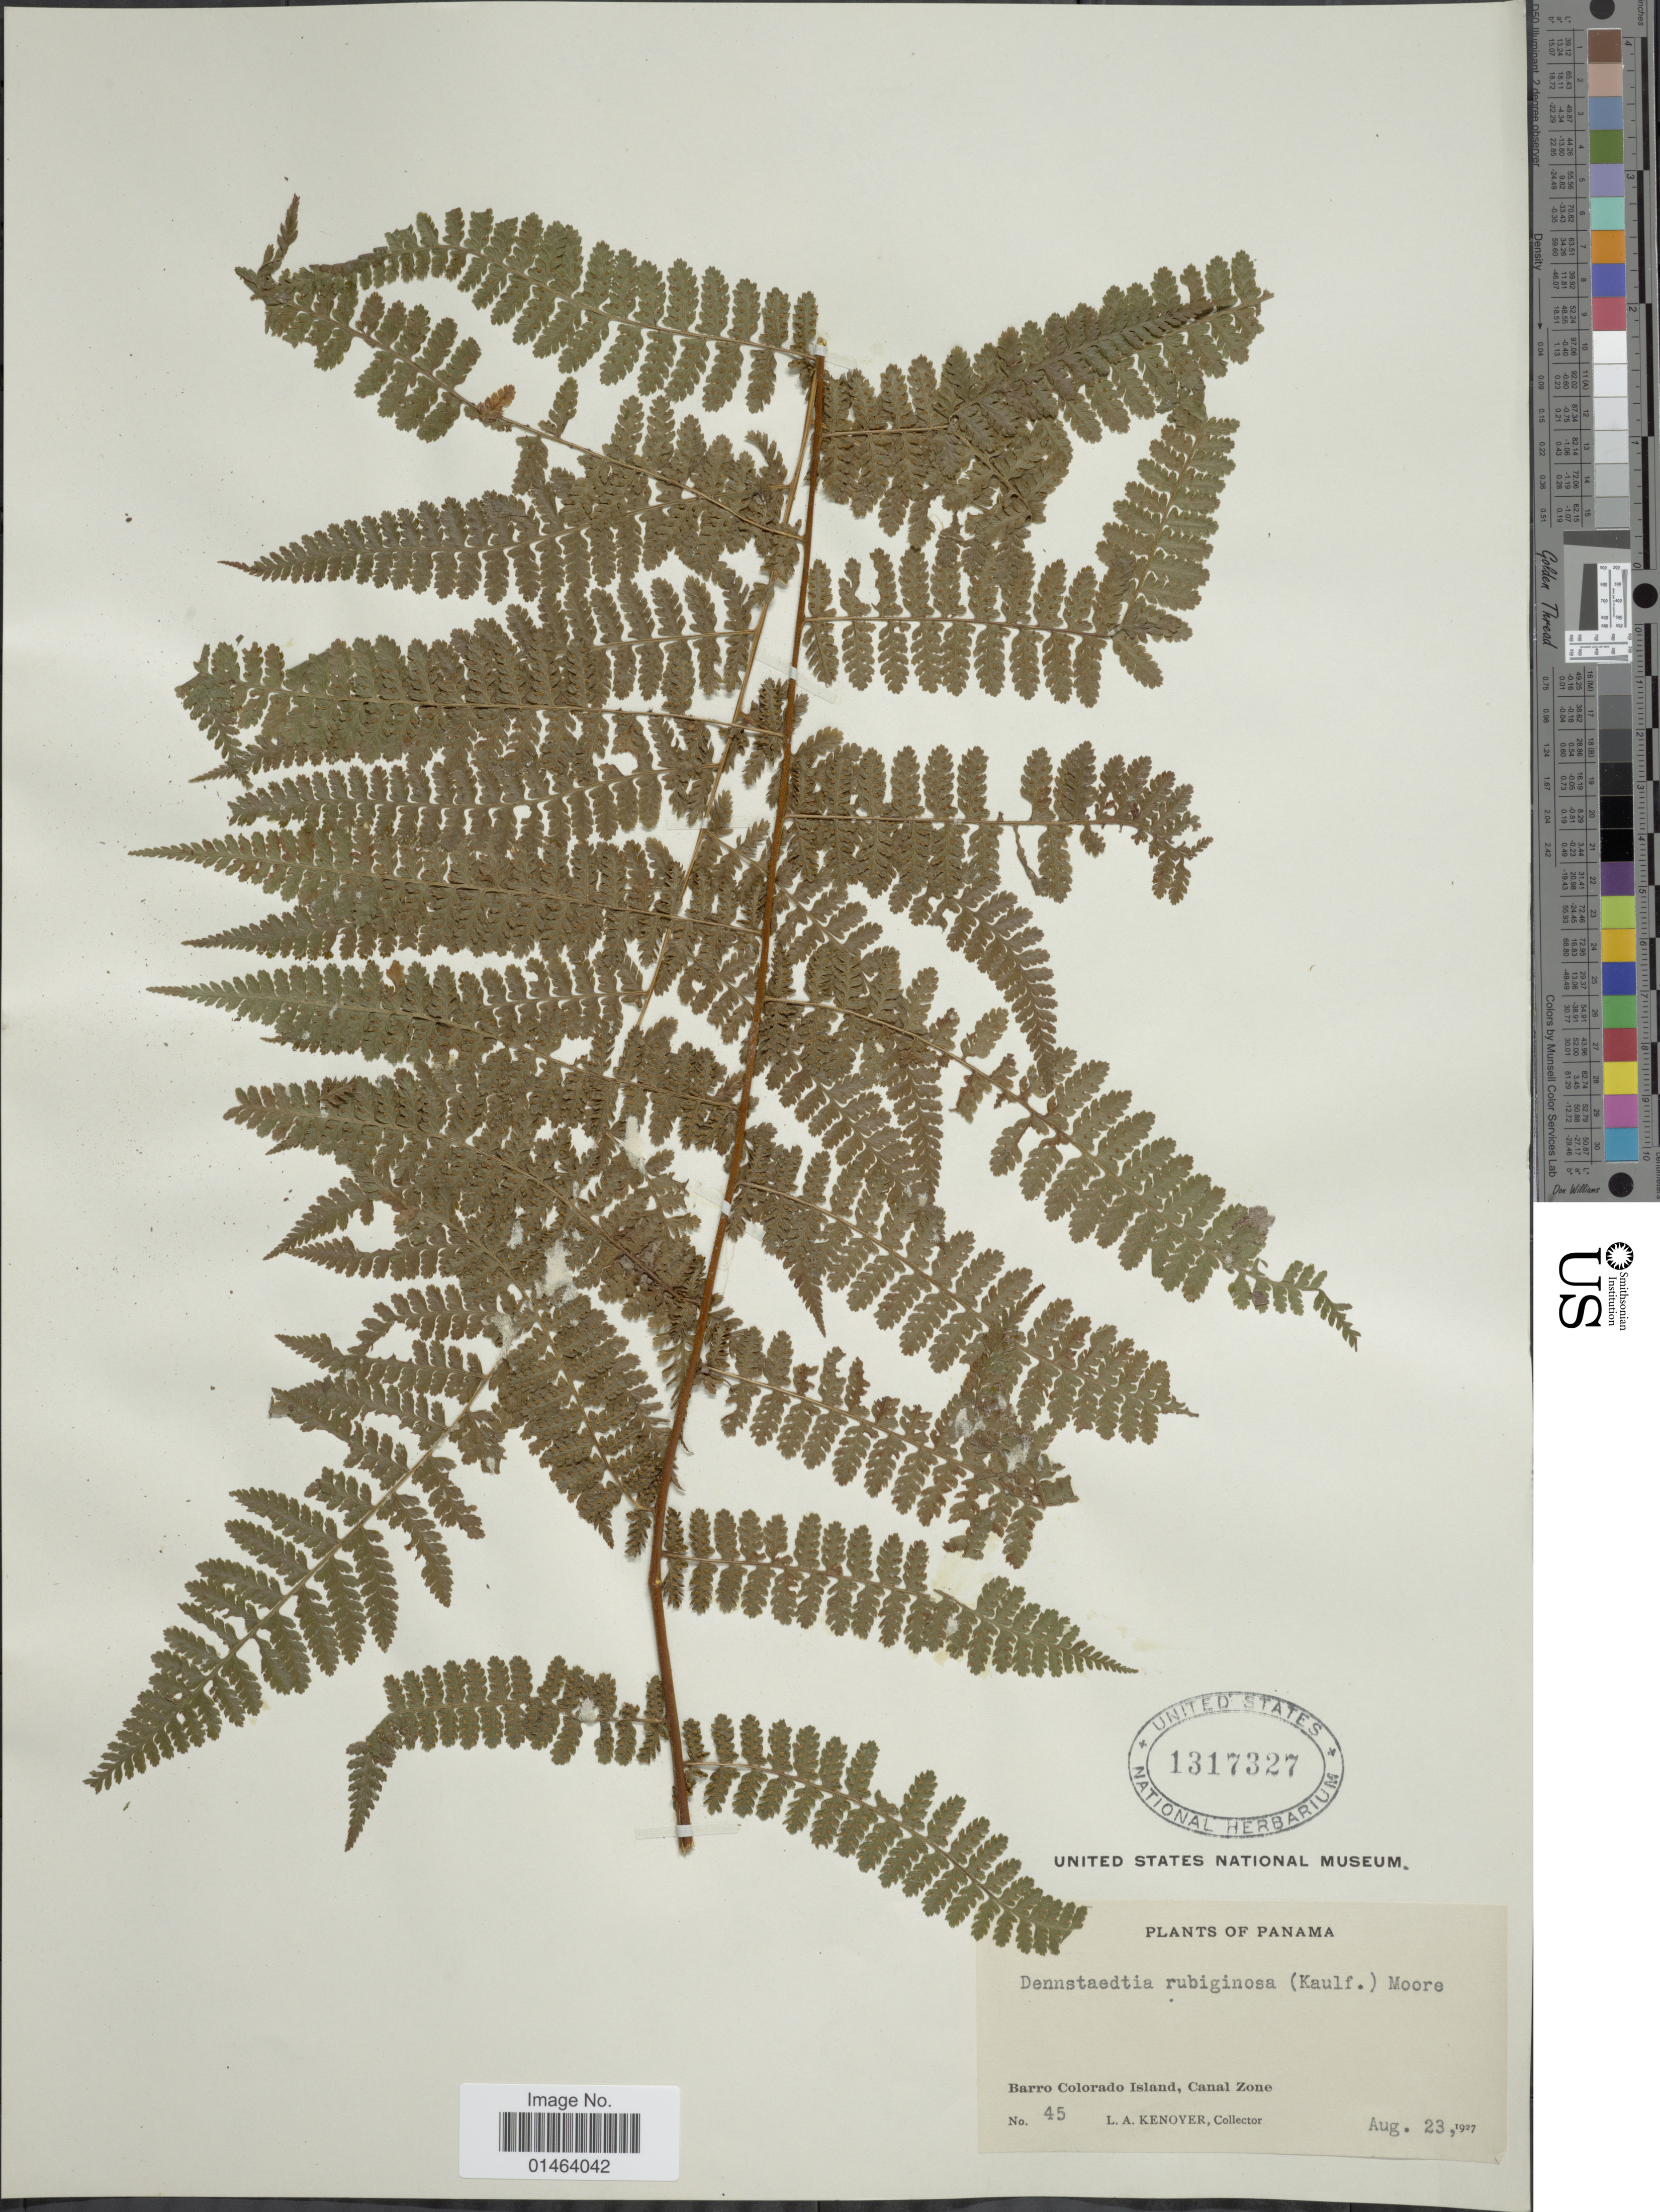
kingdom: Plantae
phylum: Tracheophyta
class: Polypodiopsida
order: Polypodiales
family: Dennstaedtiaceae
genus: Dennstaedtia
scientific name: Dennstaedtia cicutaria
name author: (Sw.) T. Moore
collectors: L. A. Kenoyer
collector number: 45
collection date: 1927-08-23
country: Panama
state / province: Panamá Oeste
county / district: Canal Zone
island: Barro Colorado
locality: Panama, Barro Colorado Island, Canal Zone.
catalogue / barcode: US 1317327